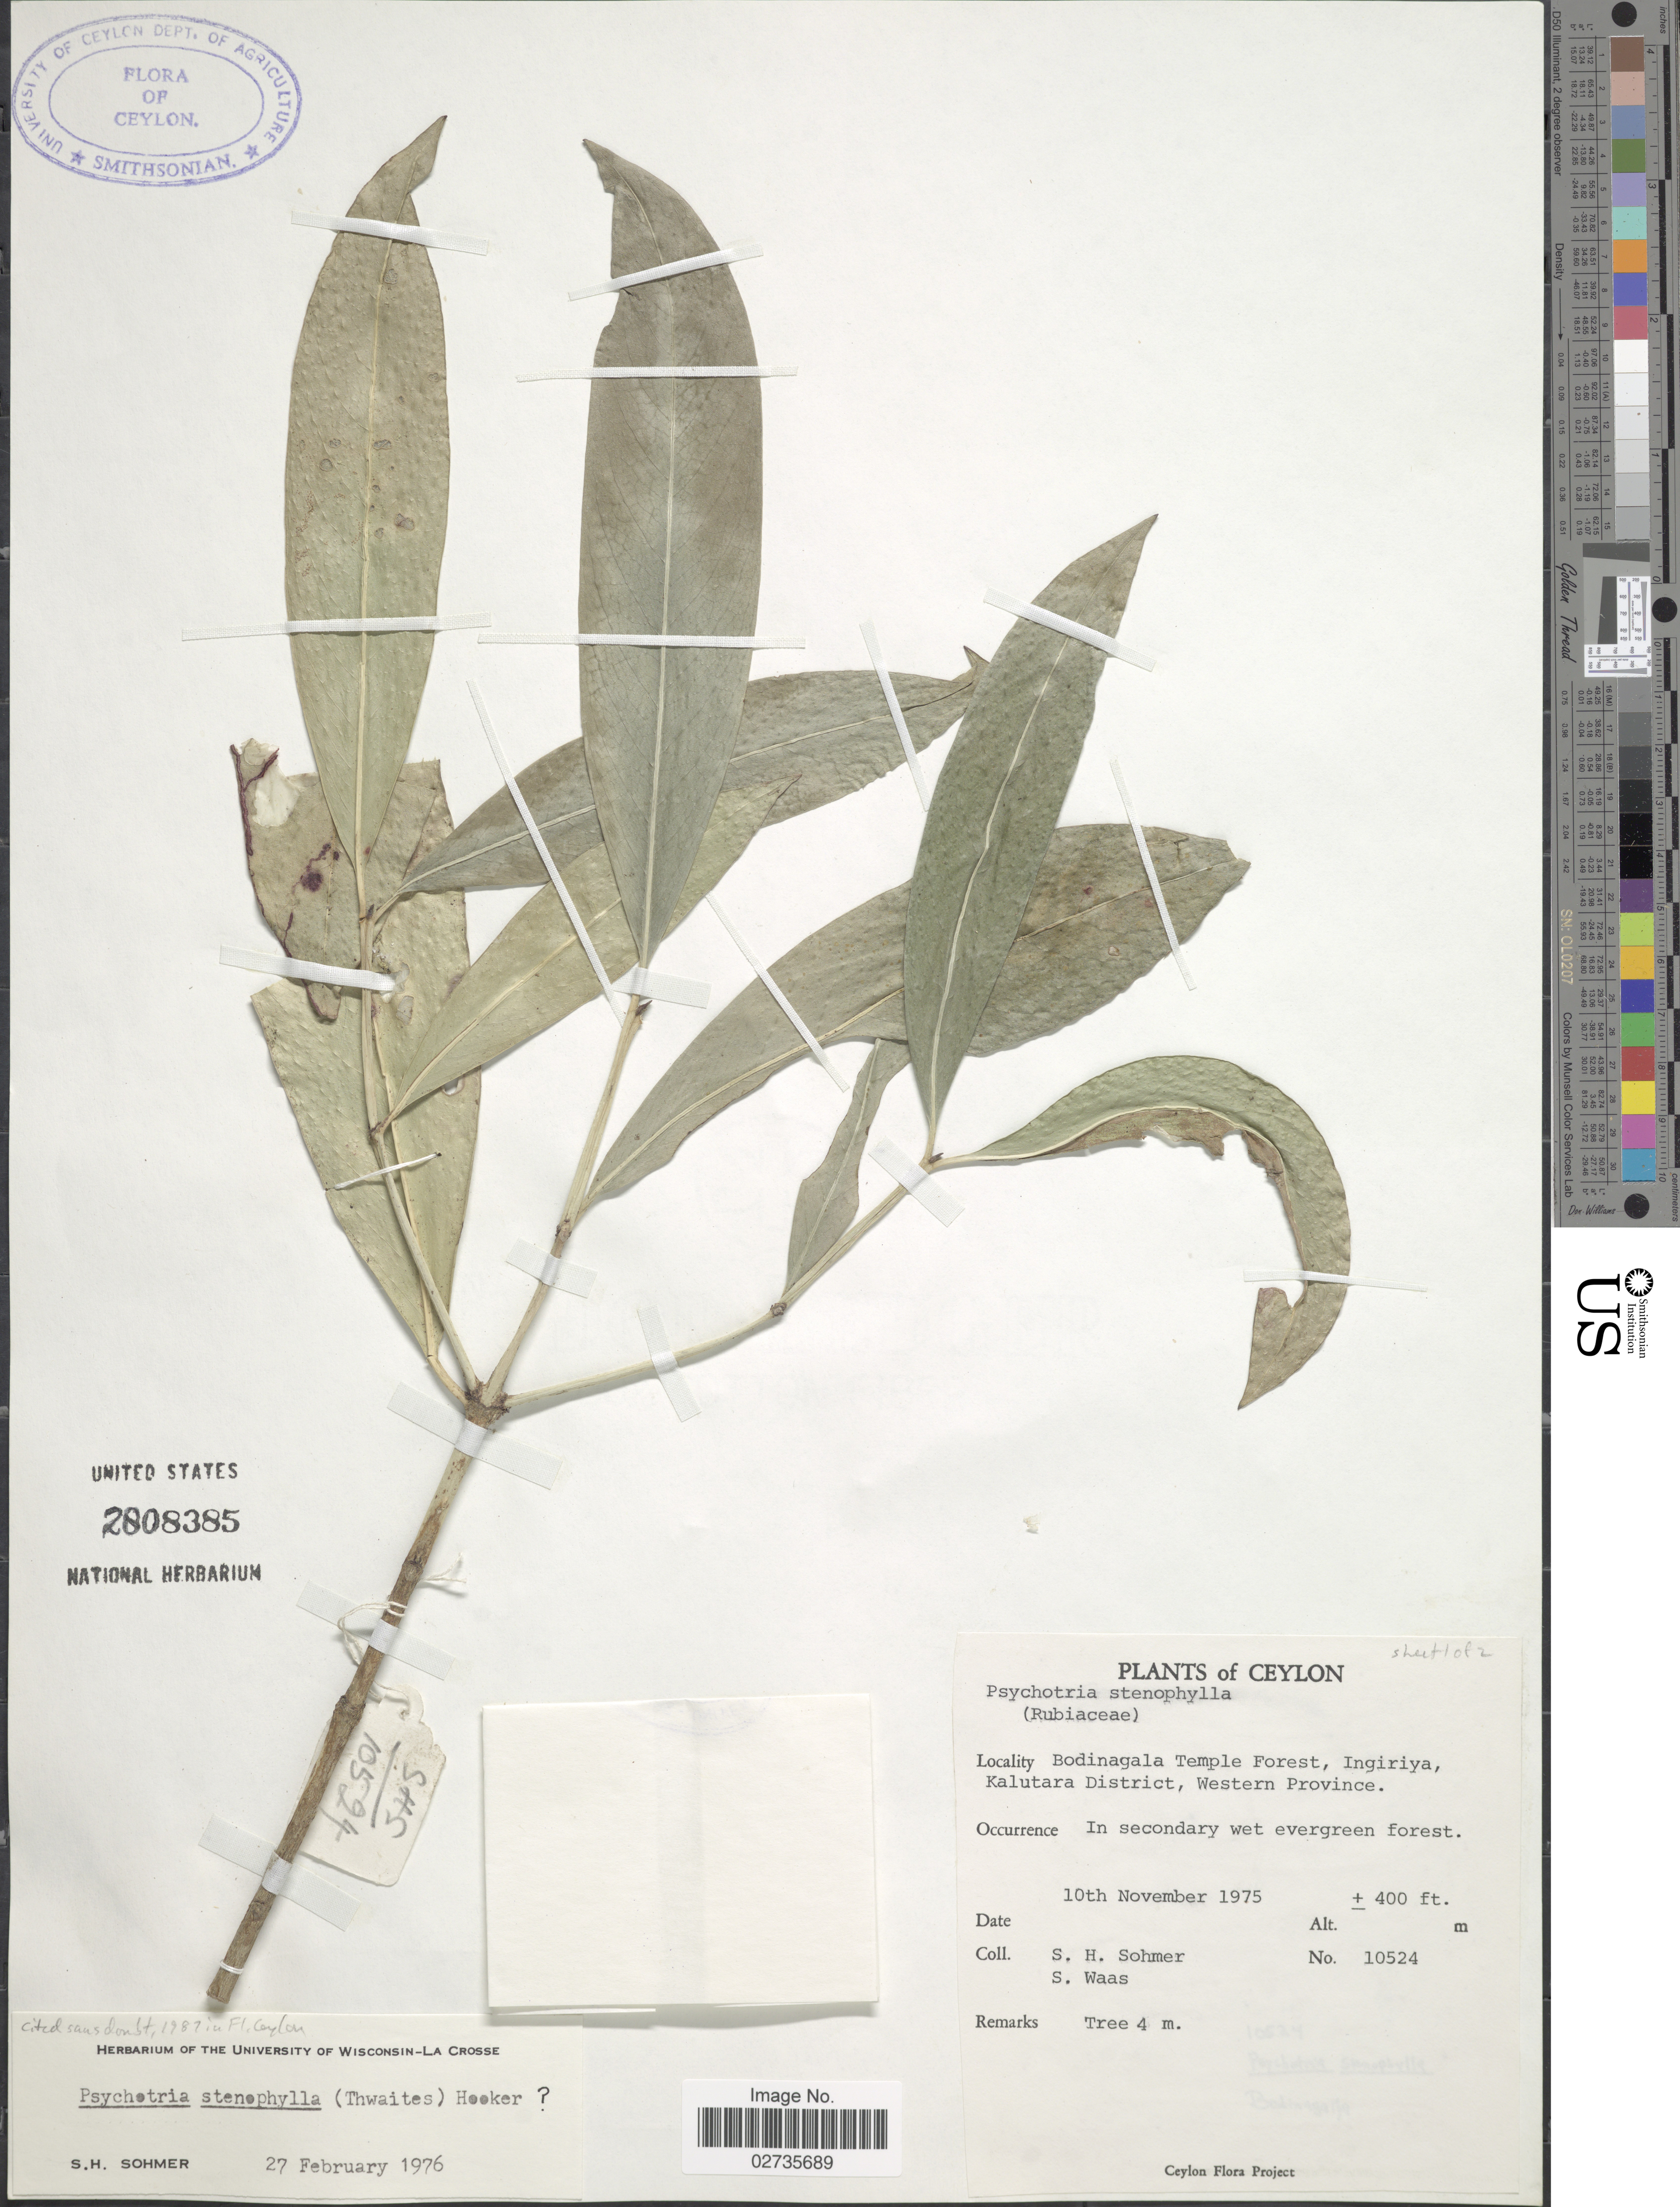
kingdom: Plantae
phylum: Tracheophyta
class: Magnoliopsida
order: Gentianales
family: Rubiaceae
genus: Psychotria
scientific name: Psychotria stenophylla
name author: Spreng.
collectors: S. H. Sohmer & S. Waas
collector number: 10524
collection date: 1975-11-10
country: Sri Lanka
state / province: Western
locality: Ceylon, Bodinagala Temple Forest, Ingiriya, Kalutara District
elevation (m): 122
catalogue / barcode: US 2808385